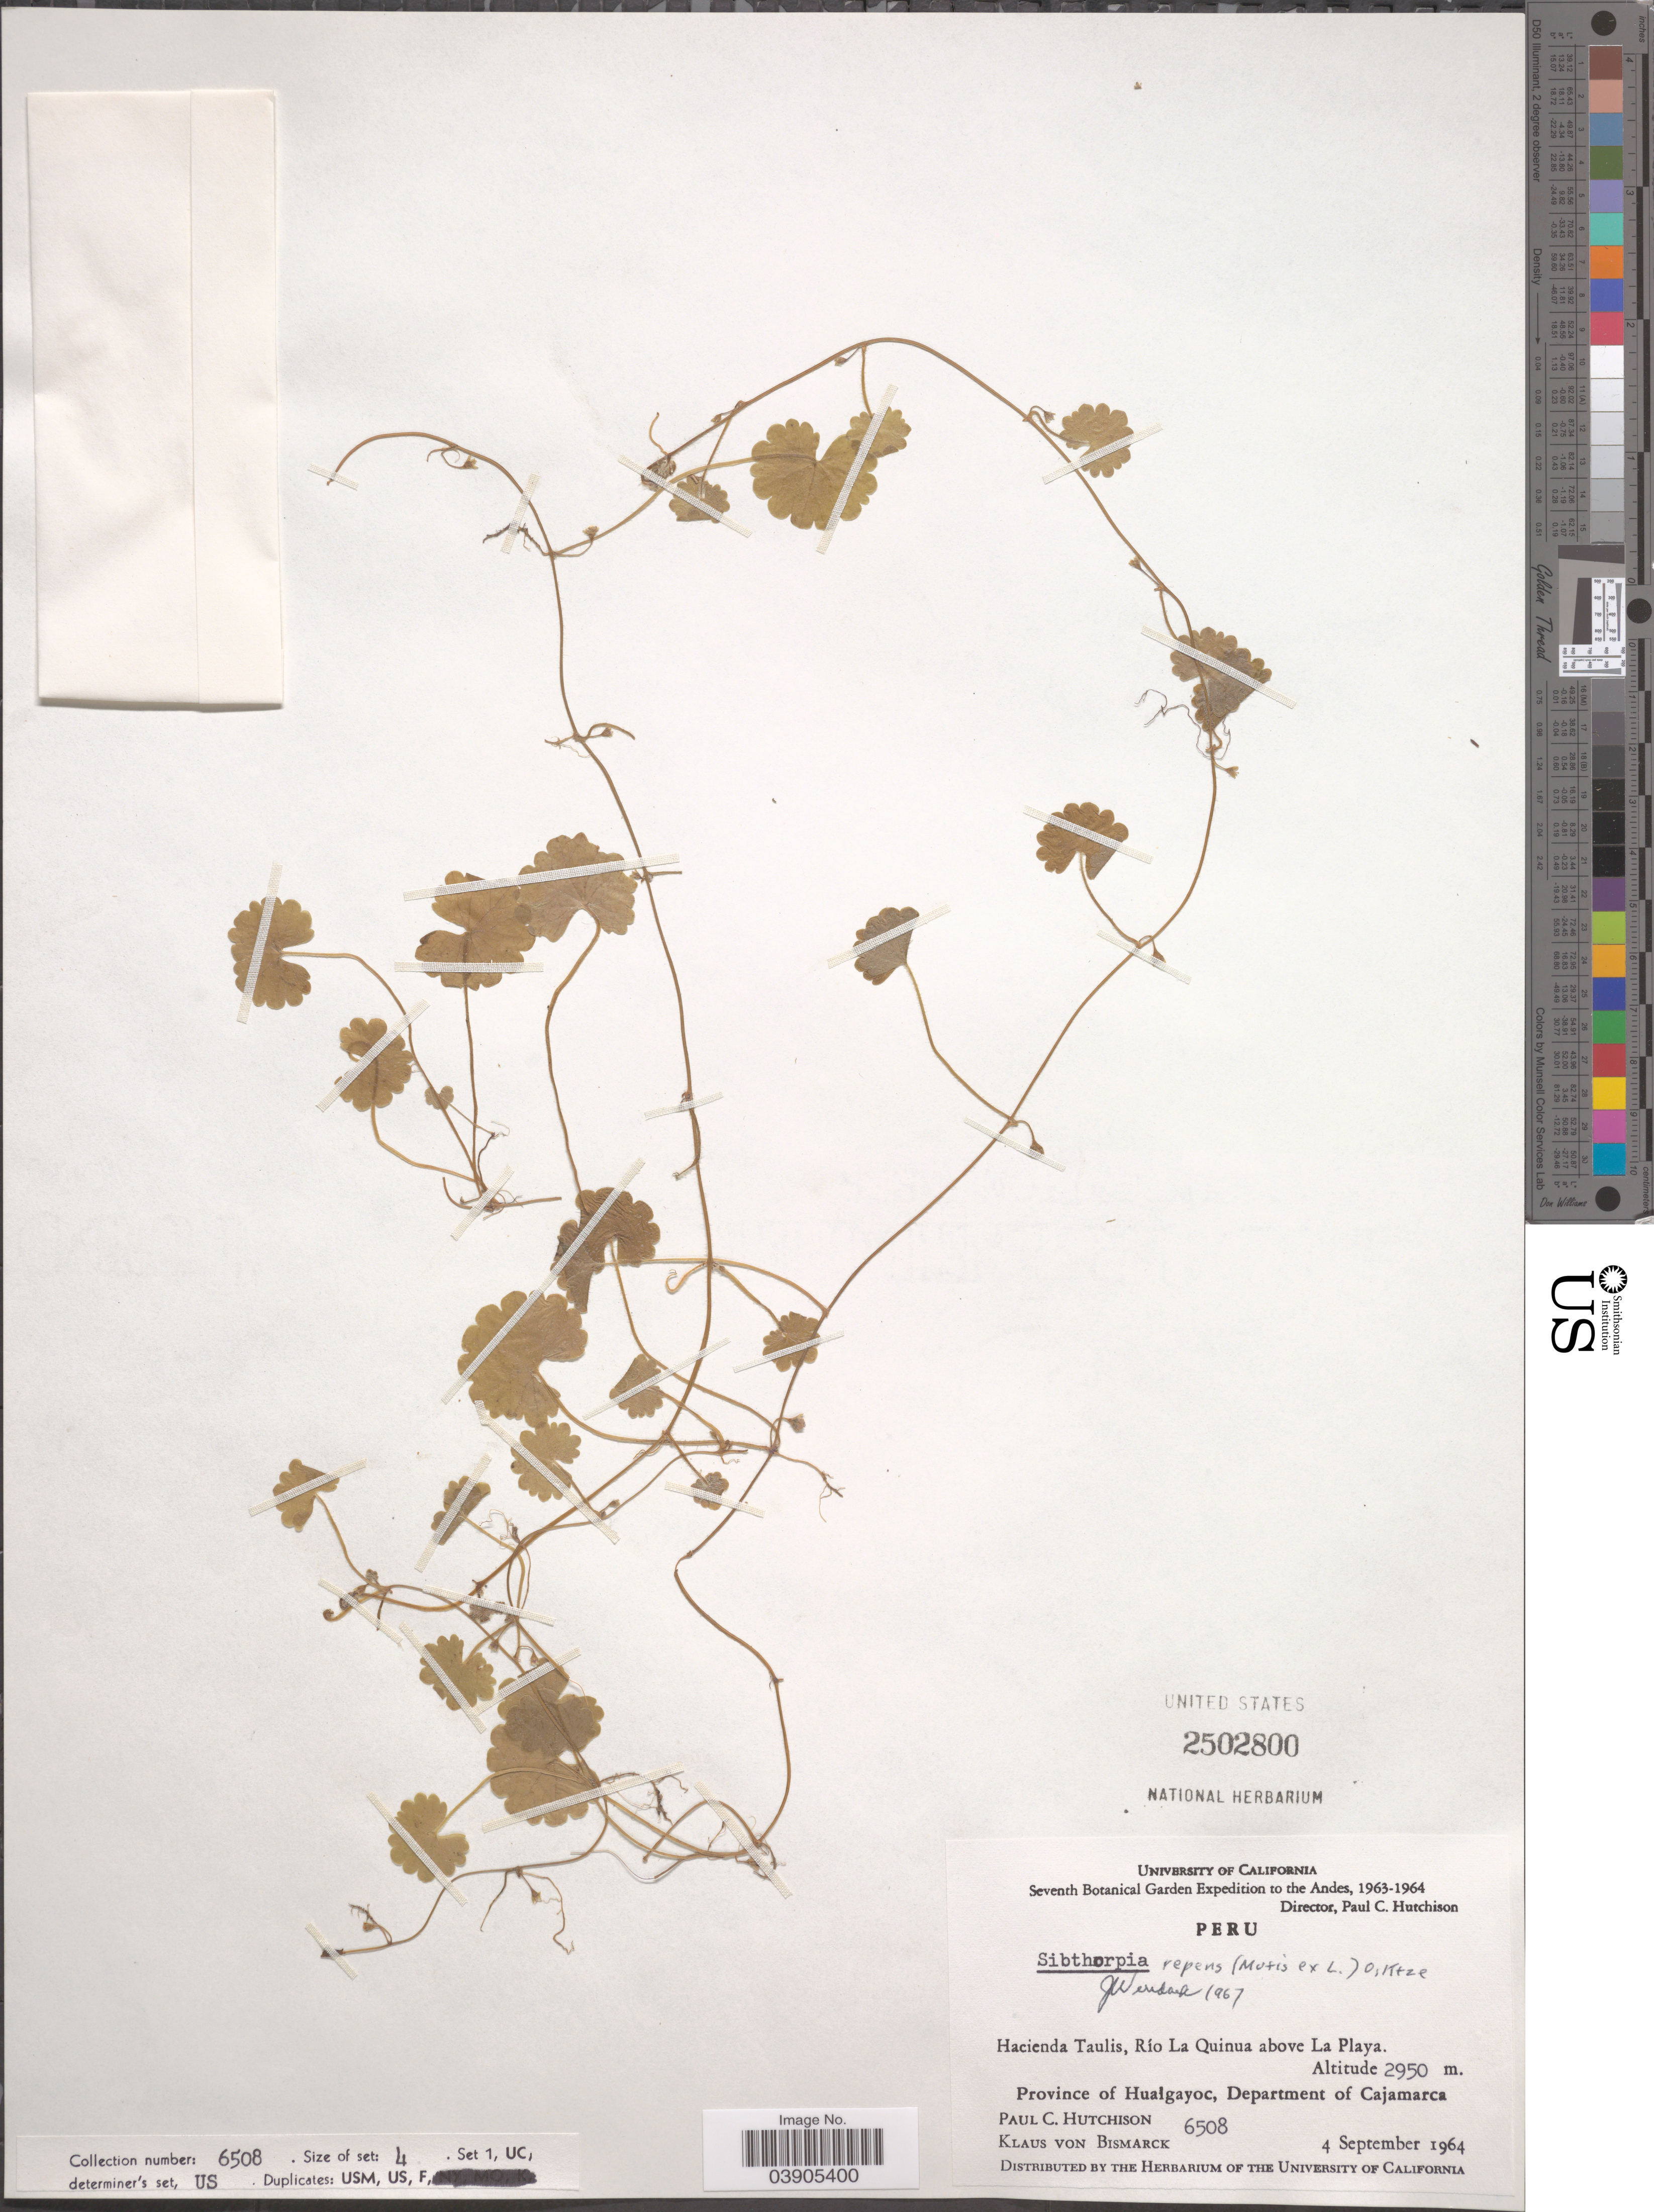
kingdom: Plantae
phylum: Tracheophyta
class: Magnoliopsida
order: Lamiales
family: Plantaginaceae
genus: Sibthorpia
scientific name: Sibthorpia repens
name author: (L.) Kuntze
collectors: P. C. Hutchison & K. von Bismarck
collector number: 6508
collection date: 1964-09-04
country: Peru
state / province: Cajamarca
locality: The Andes. Hacienda Taulis, Río La Quinua above La Playa. Province of Hualgayoc, Department of Cajamarca.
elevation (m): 2950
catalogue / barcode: US 2502800